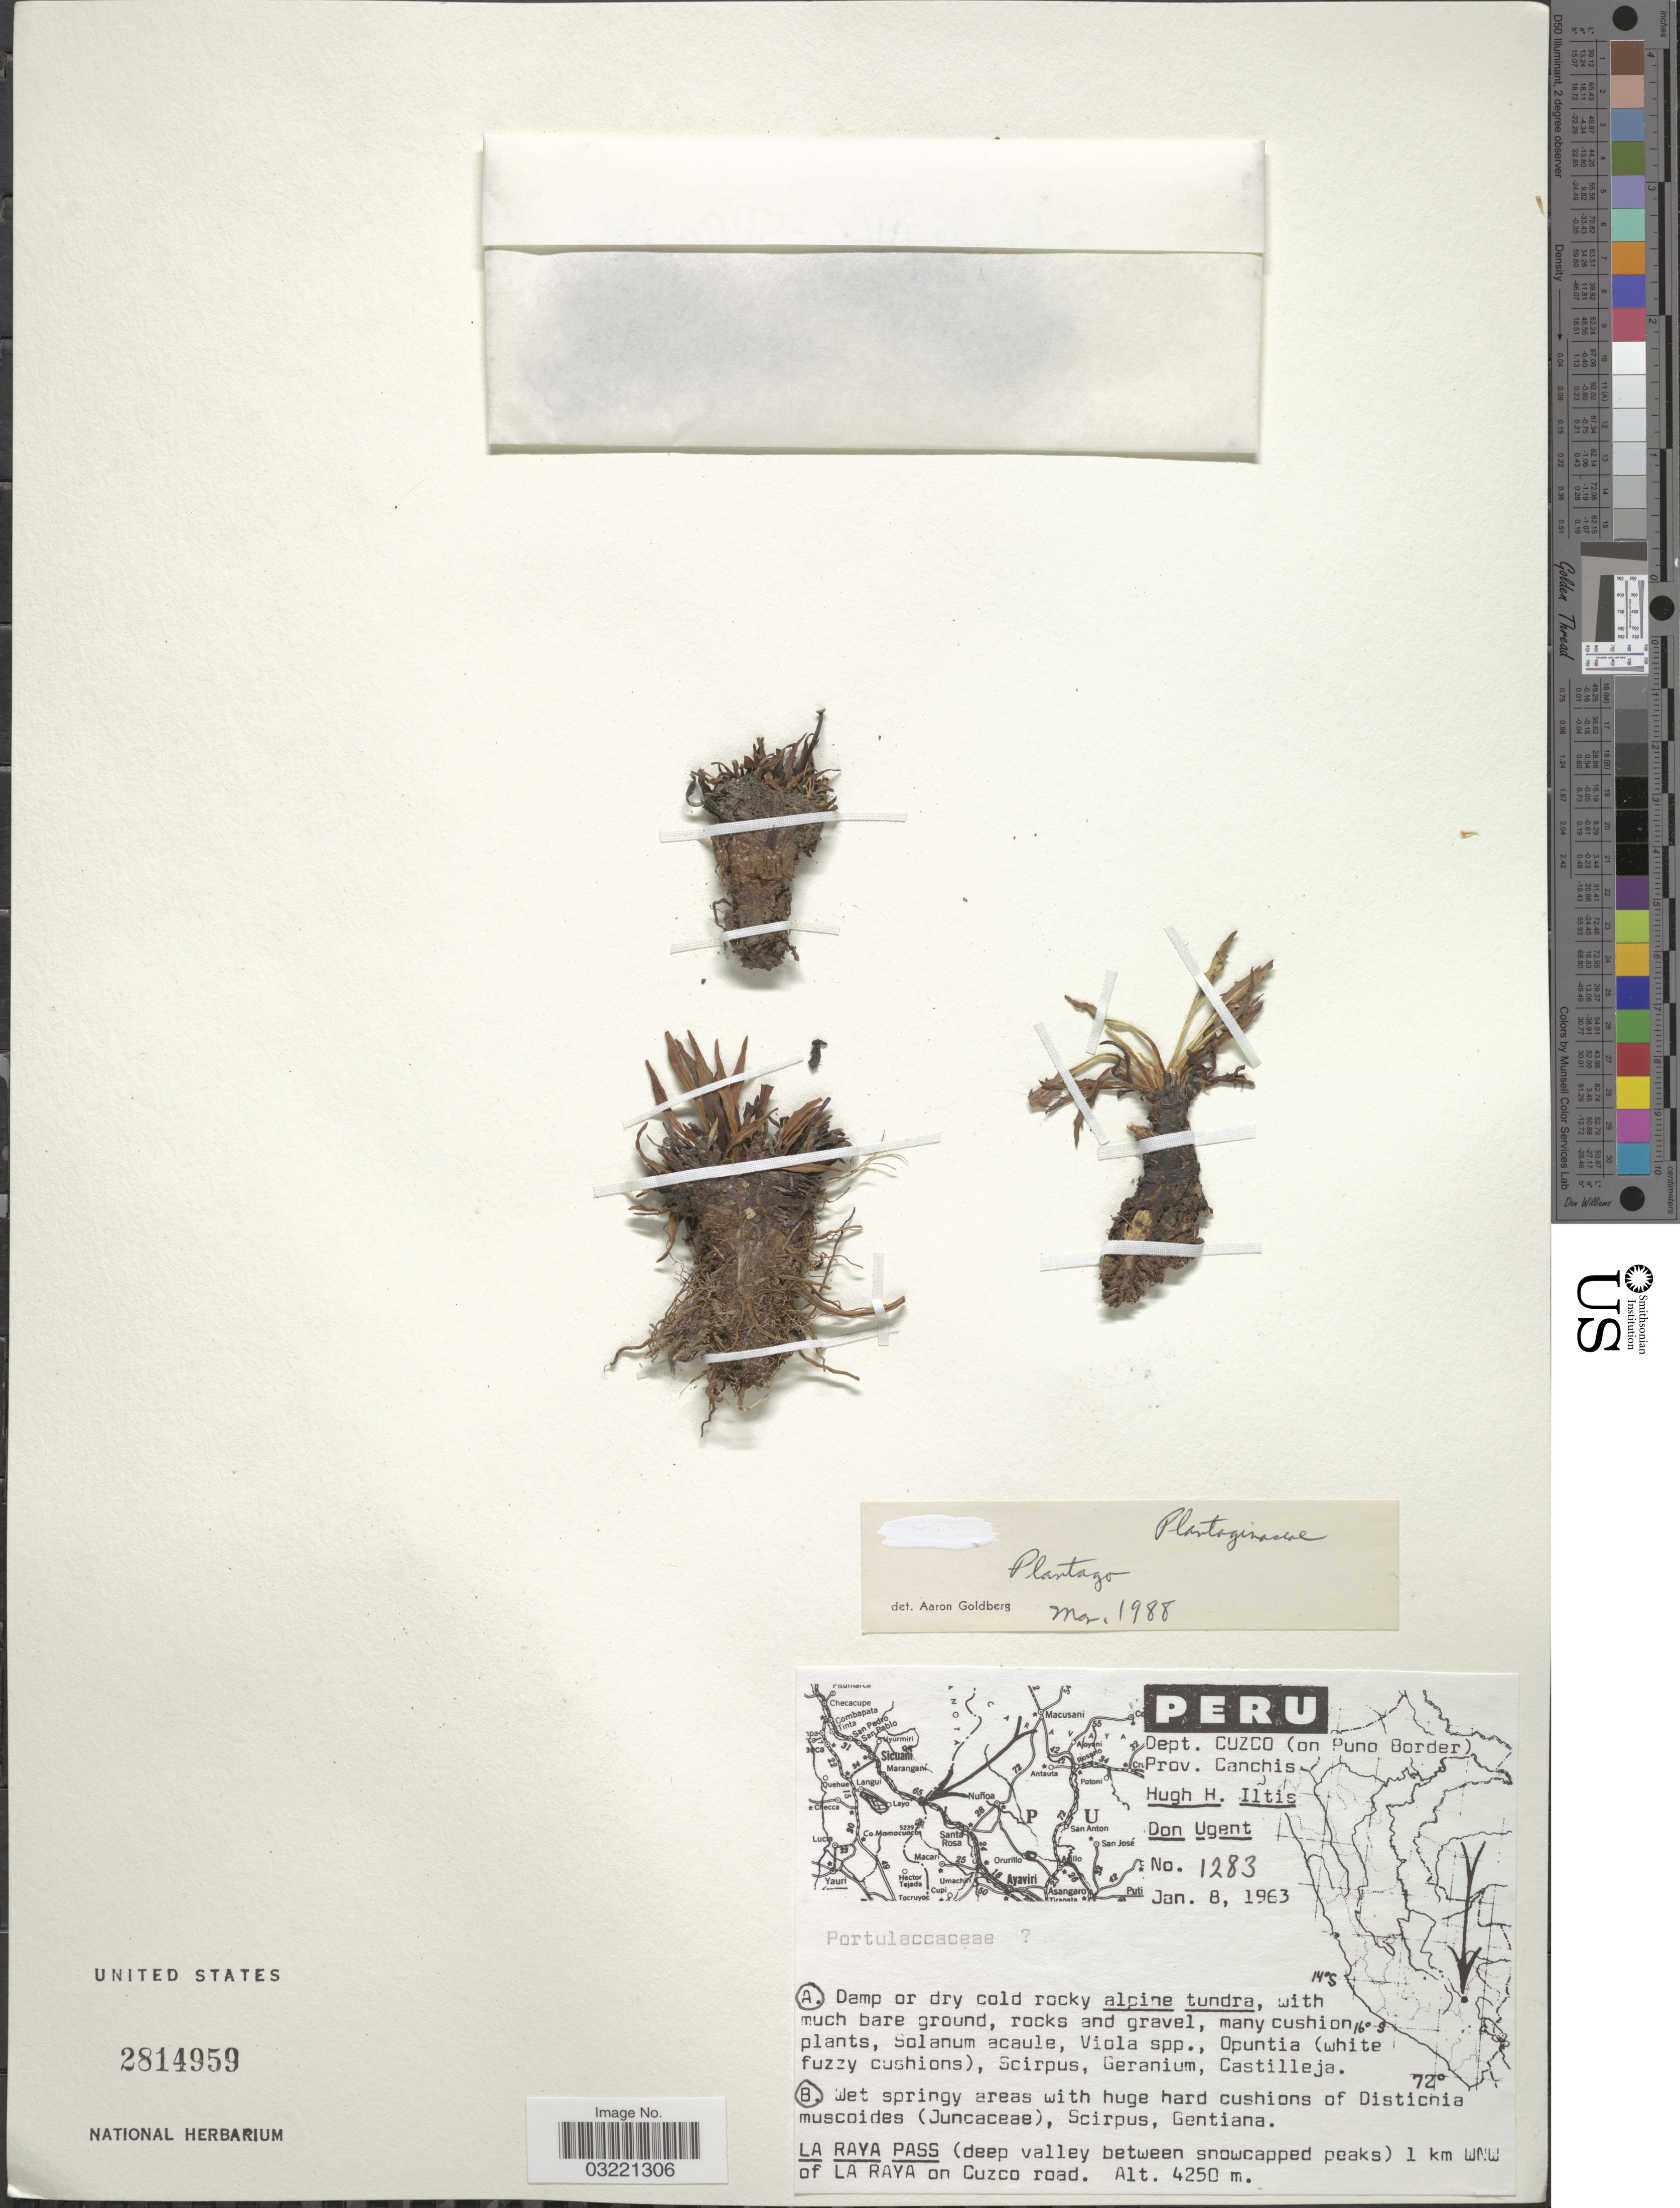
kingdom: Plantae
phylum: Tracheophyta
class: Magnoliopsida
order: Lamiales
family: Plantaginaceae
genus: Plantago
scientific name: Plantago sp.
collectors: H. Iltis & D. Ugent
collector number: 1283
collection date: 1963-01-08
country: Peru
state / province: Cusco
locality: Dept. Cuzco (on Puno Border), Prov. Canchis, La Raya Pass (deep valley between snowcapped peaks) 1 km WNW of La Raya on Cuzco road.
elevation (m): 4250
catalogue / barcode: US 2814959